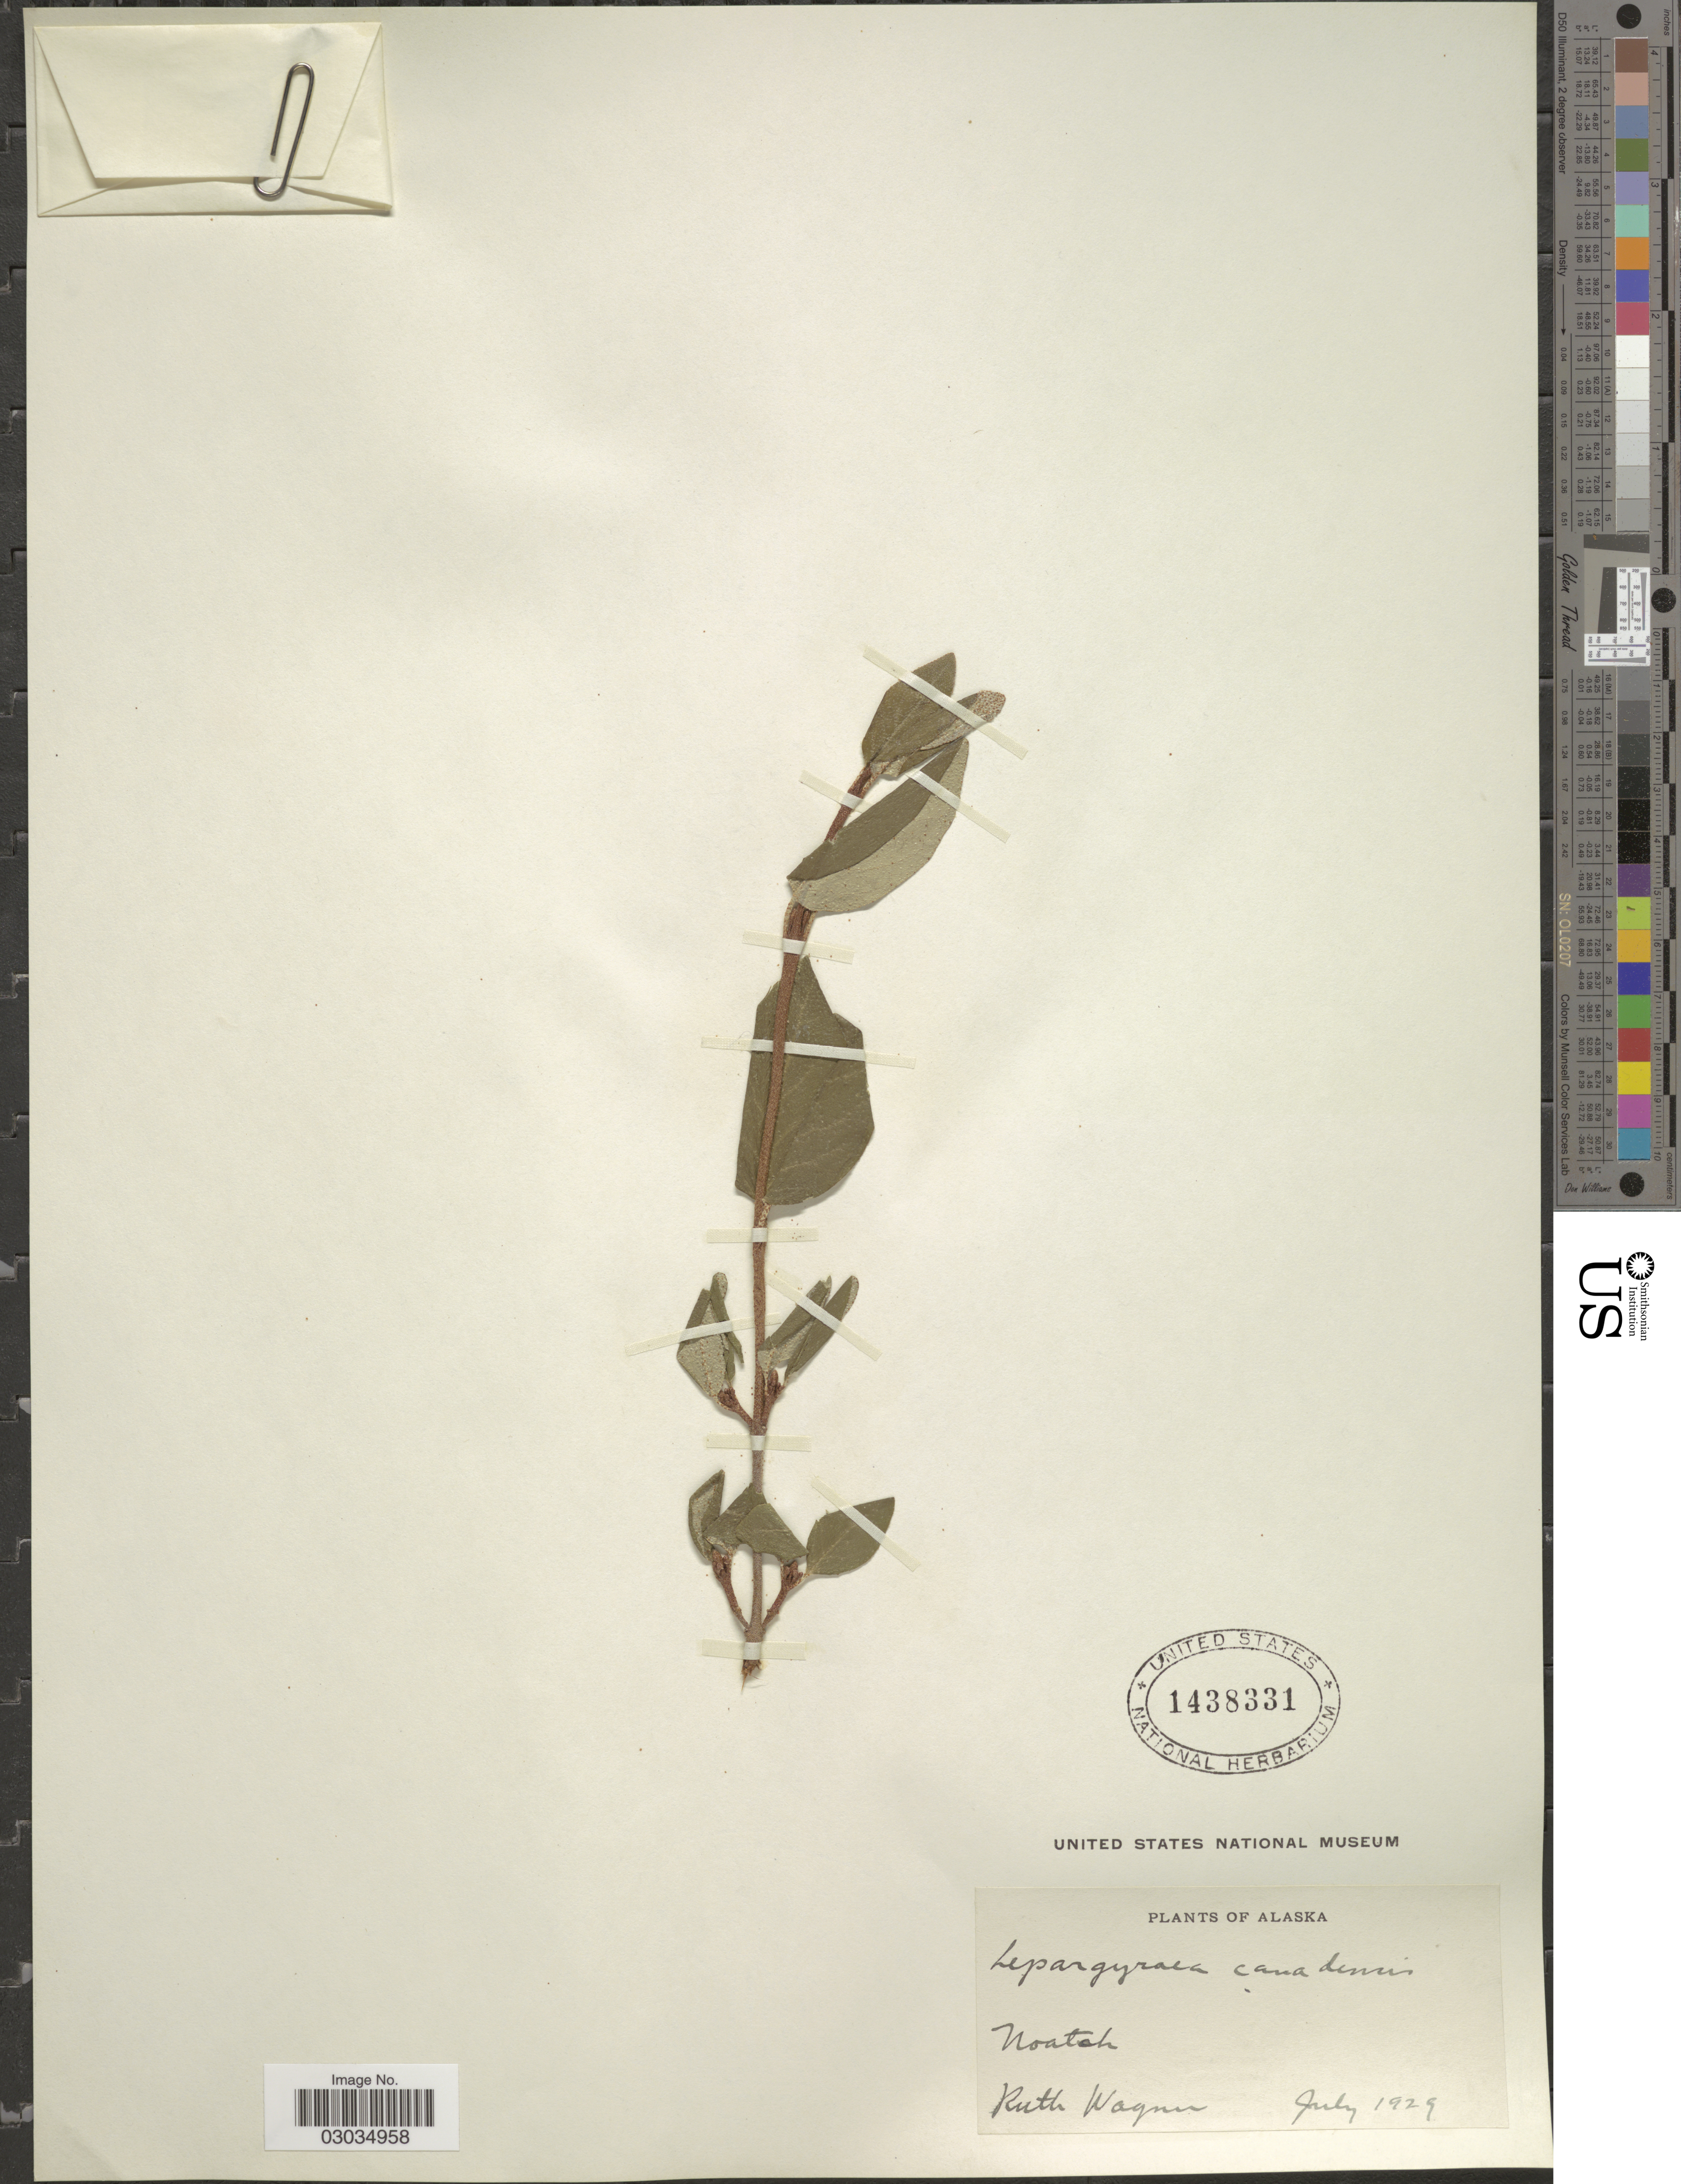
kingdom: Plantae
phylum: Tracheophyta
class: Magnoliopsida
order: Rosales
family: Elaeagnaceae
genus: Shepherdia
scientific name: Shepherdia canadensis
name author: (L.) Nutt.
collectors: R. Wagner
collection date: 1929-07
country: United States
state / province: Alaska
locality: Noatah.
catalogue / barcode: US 1438331